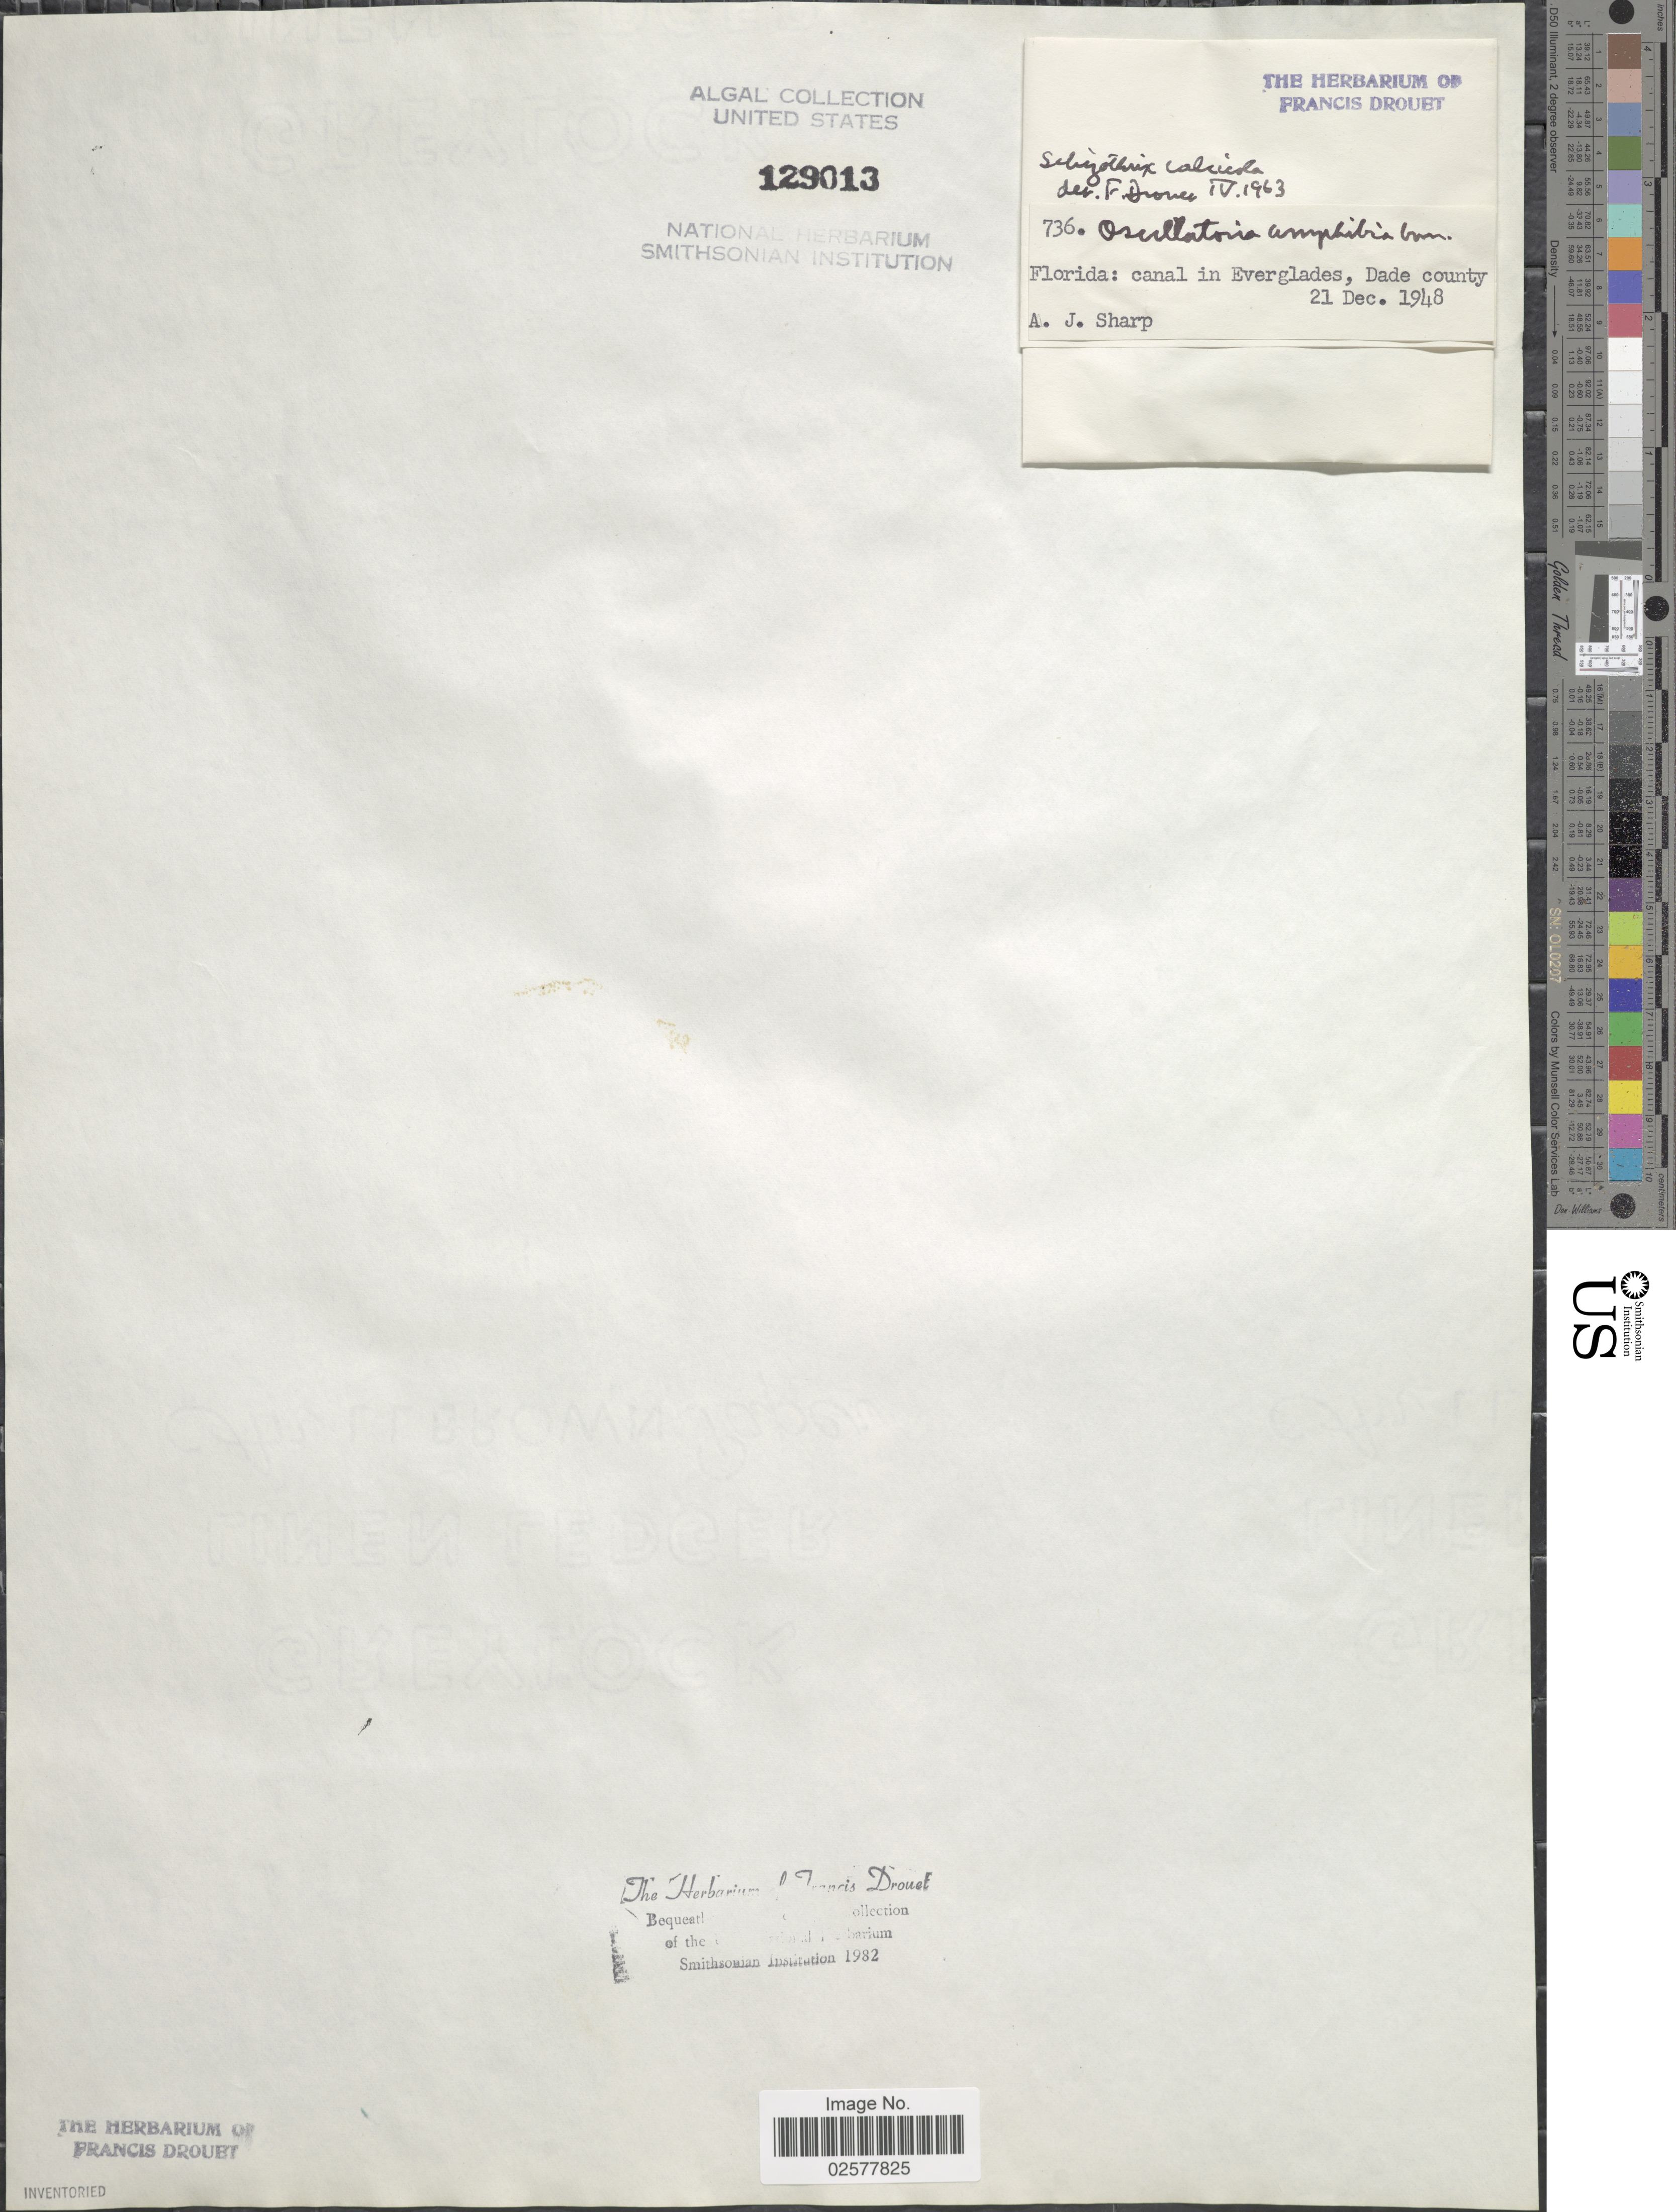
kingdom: Bacteria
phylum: Cyanobacteria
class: Cyanobacteriia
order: Leptolyngbyales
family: Trichocoleusaceae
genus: Schizothrix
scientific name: Schizothrix calcicola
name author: Gomont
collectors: A. J. Sharp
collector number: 736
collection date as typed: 21 Dec. 1948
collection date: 1948-12-21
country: United States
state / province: Florida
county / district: Dade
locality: Florida: canal in Everglades, Dade county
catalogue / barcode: US 129013